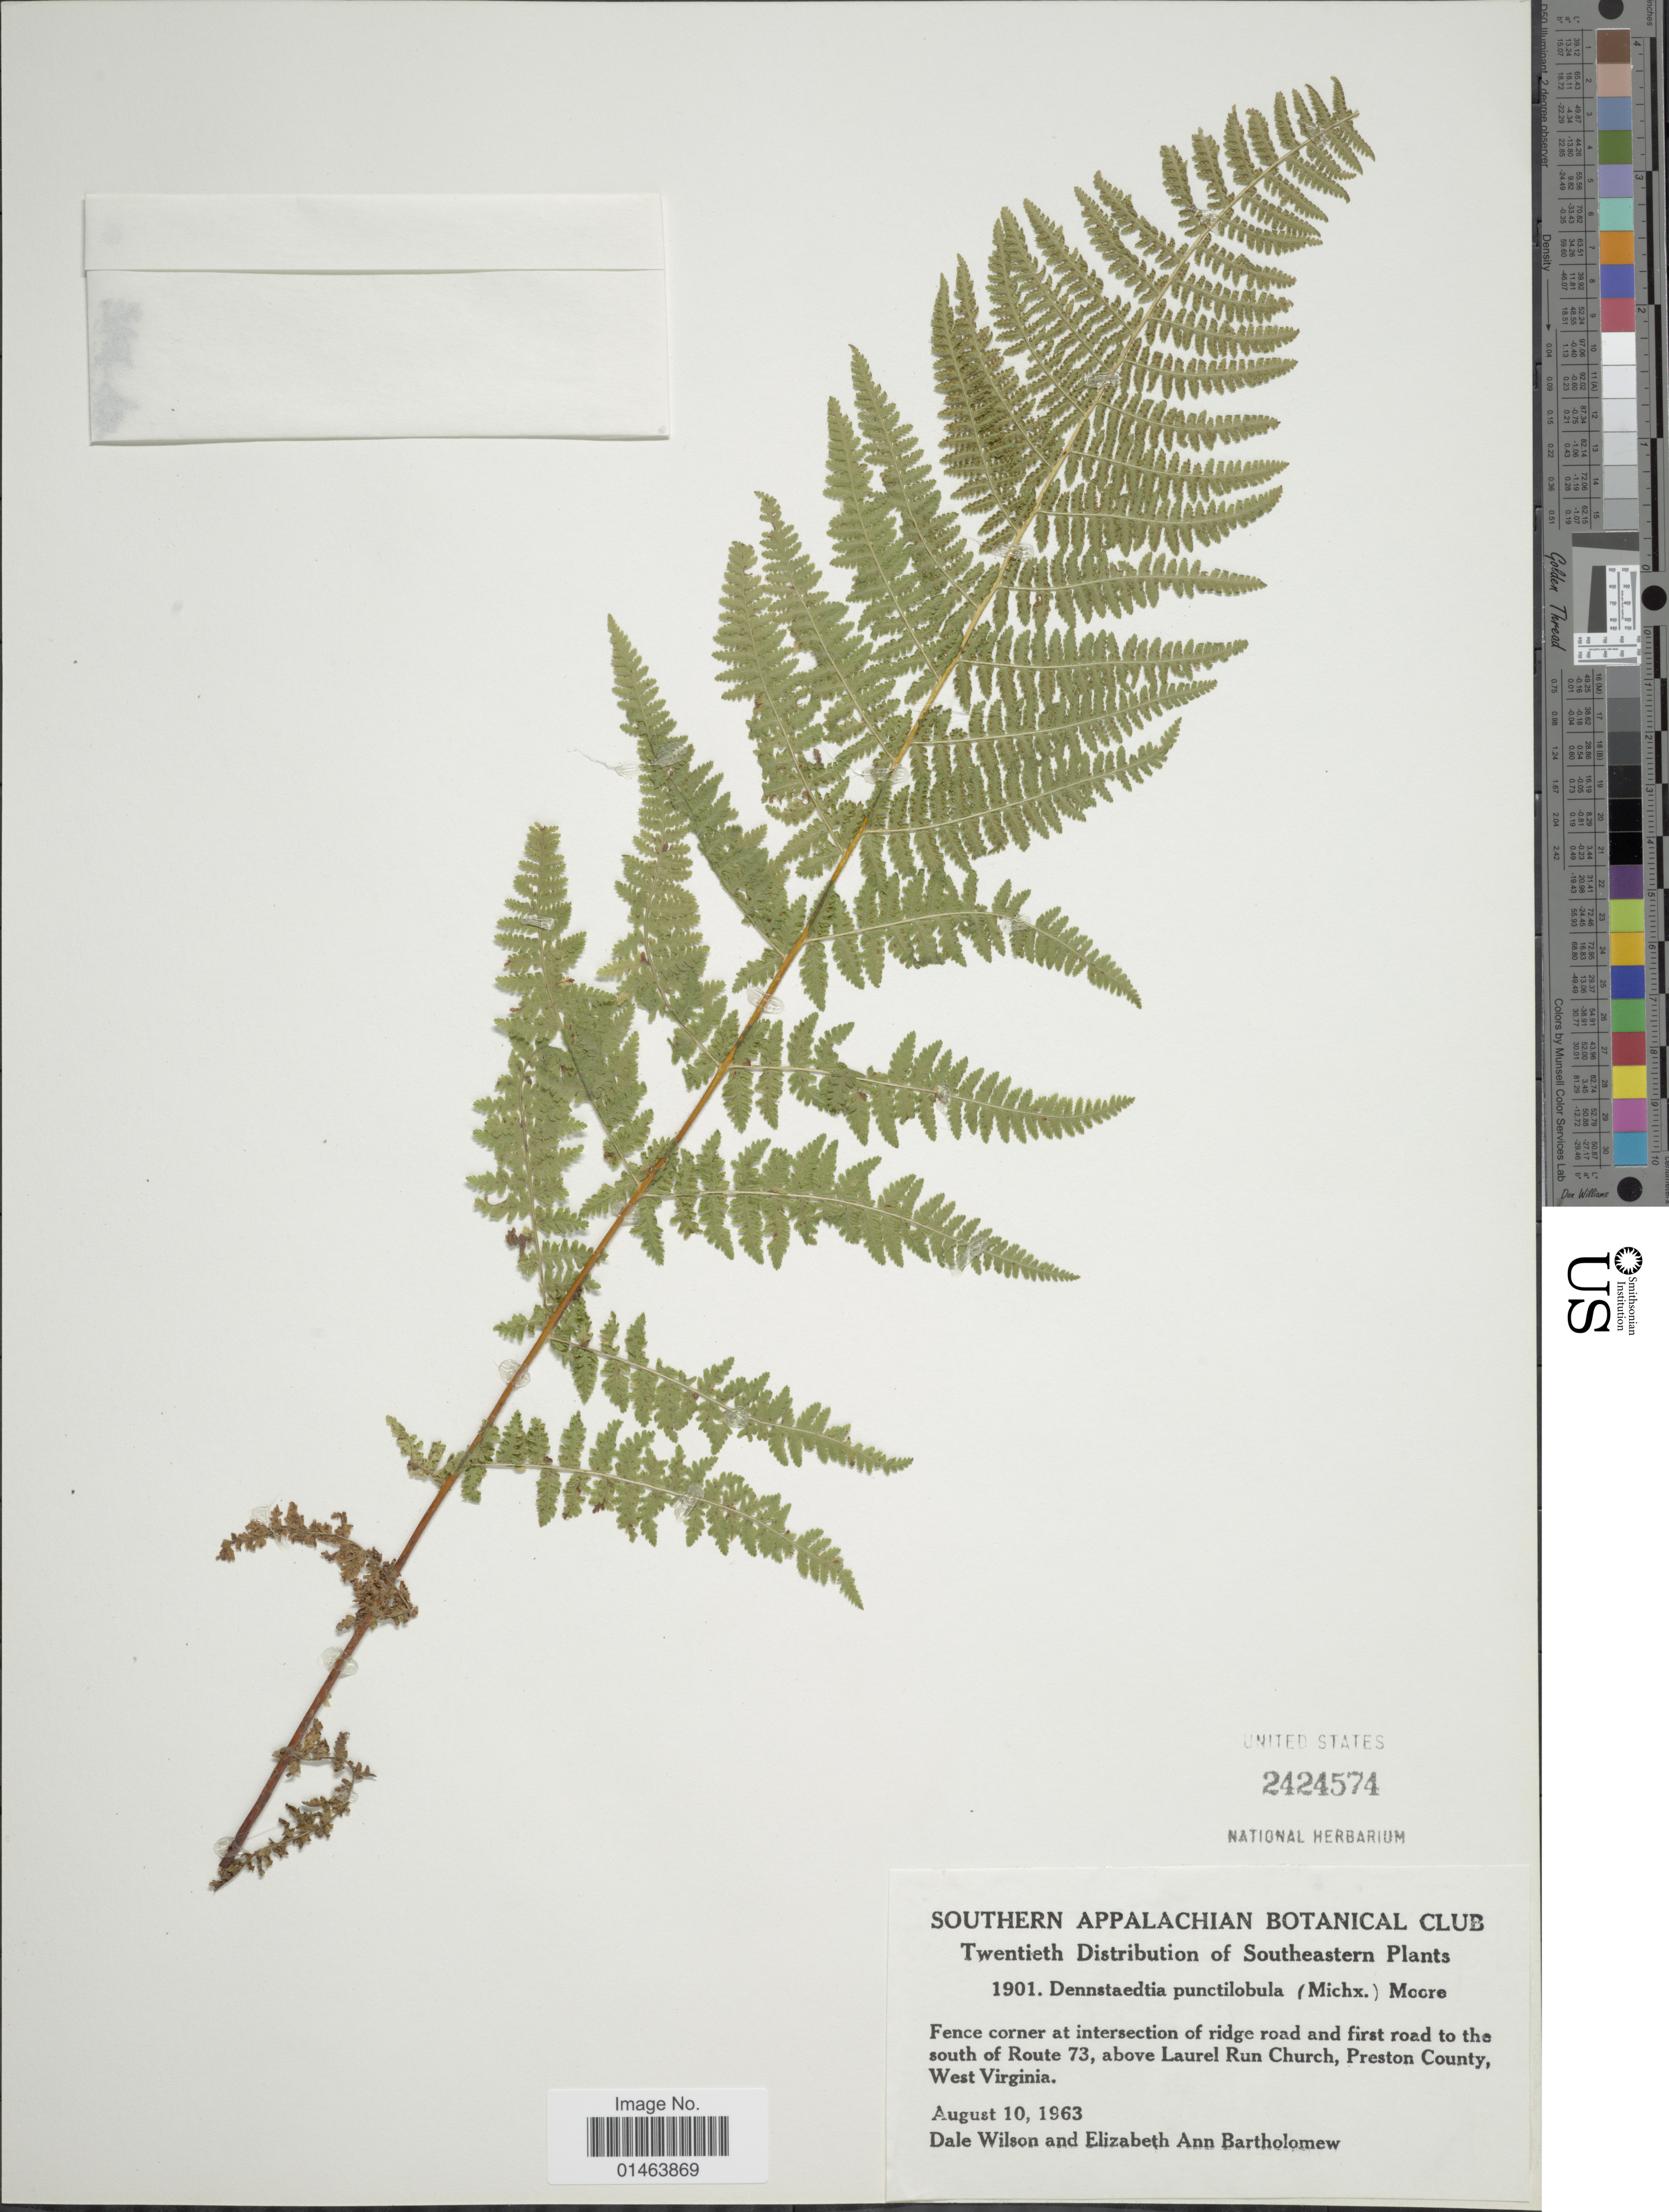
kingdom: Plantae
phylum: Tracheophyta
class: Polypodiopsida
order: Polypodiales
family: Dennstaedtiaceae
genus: Dennstaedtia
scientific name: Dennstaedtia punctilobula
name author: (Michx.) T. Moore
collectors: D. Wilson & E. Bartholomew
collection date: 1963-08-10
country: United States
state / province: West Virginia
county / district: Preston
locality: West Virginia, Southeastern plamts, Fence corner at intersection of ridge road and first road to the south of route 73, above Laurel Run Church, Preston County.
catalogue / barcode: US 2424574